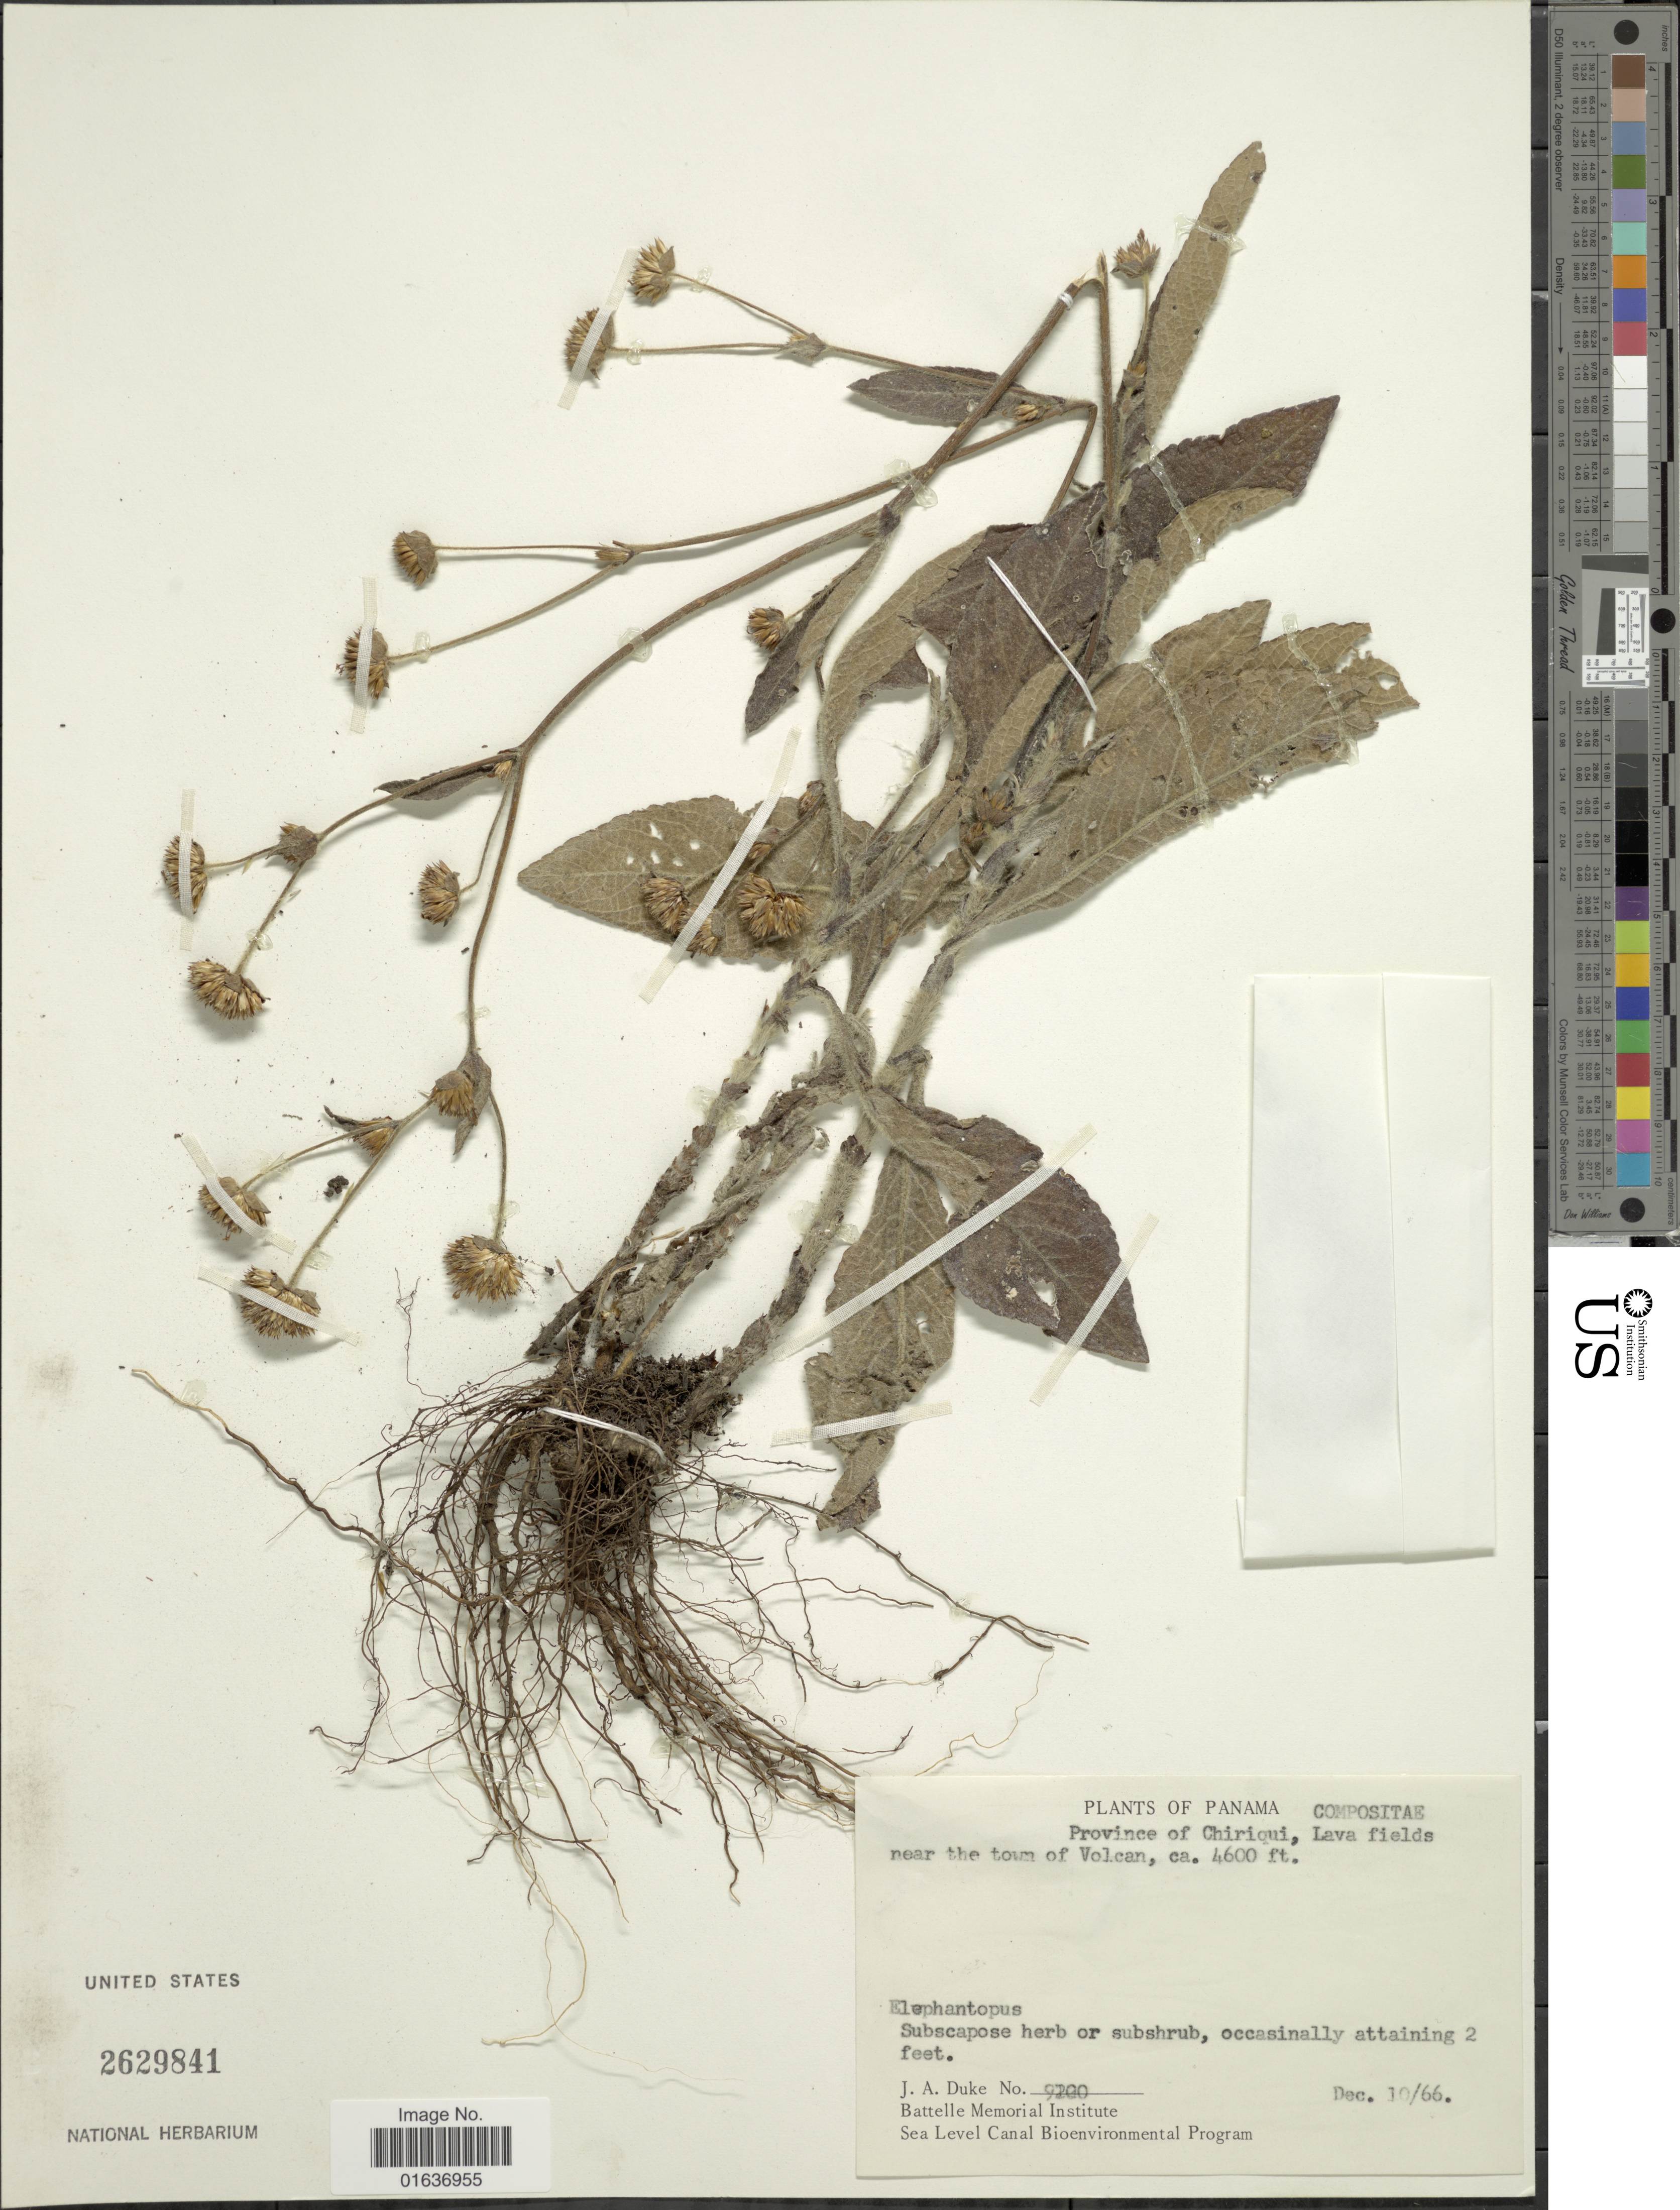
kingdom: Plantae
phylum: Tracheophyta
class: Magnoliopsida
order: Asterales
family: Asteraceae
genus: Elephantopus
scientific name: Elephantopus mollis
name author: Kunth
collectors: J. A. Duke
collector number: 9200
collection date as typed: Transcribed d/m/y: 10/12/66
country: Panama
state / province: Chiriqui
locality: Lava fields, near the town of Volcan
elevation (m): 1402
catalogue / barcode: US 2629841